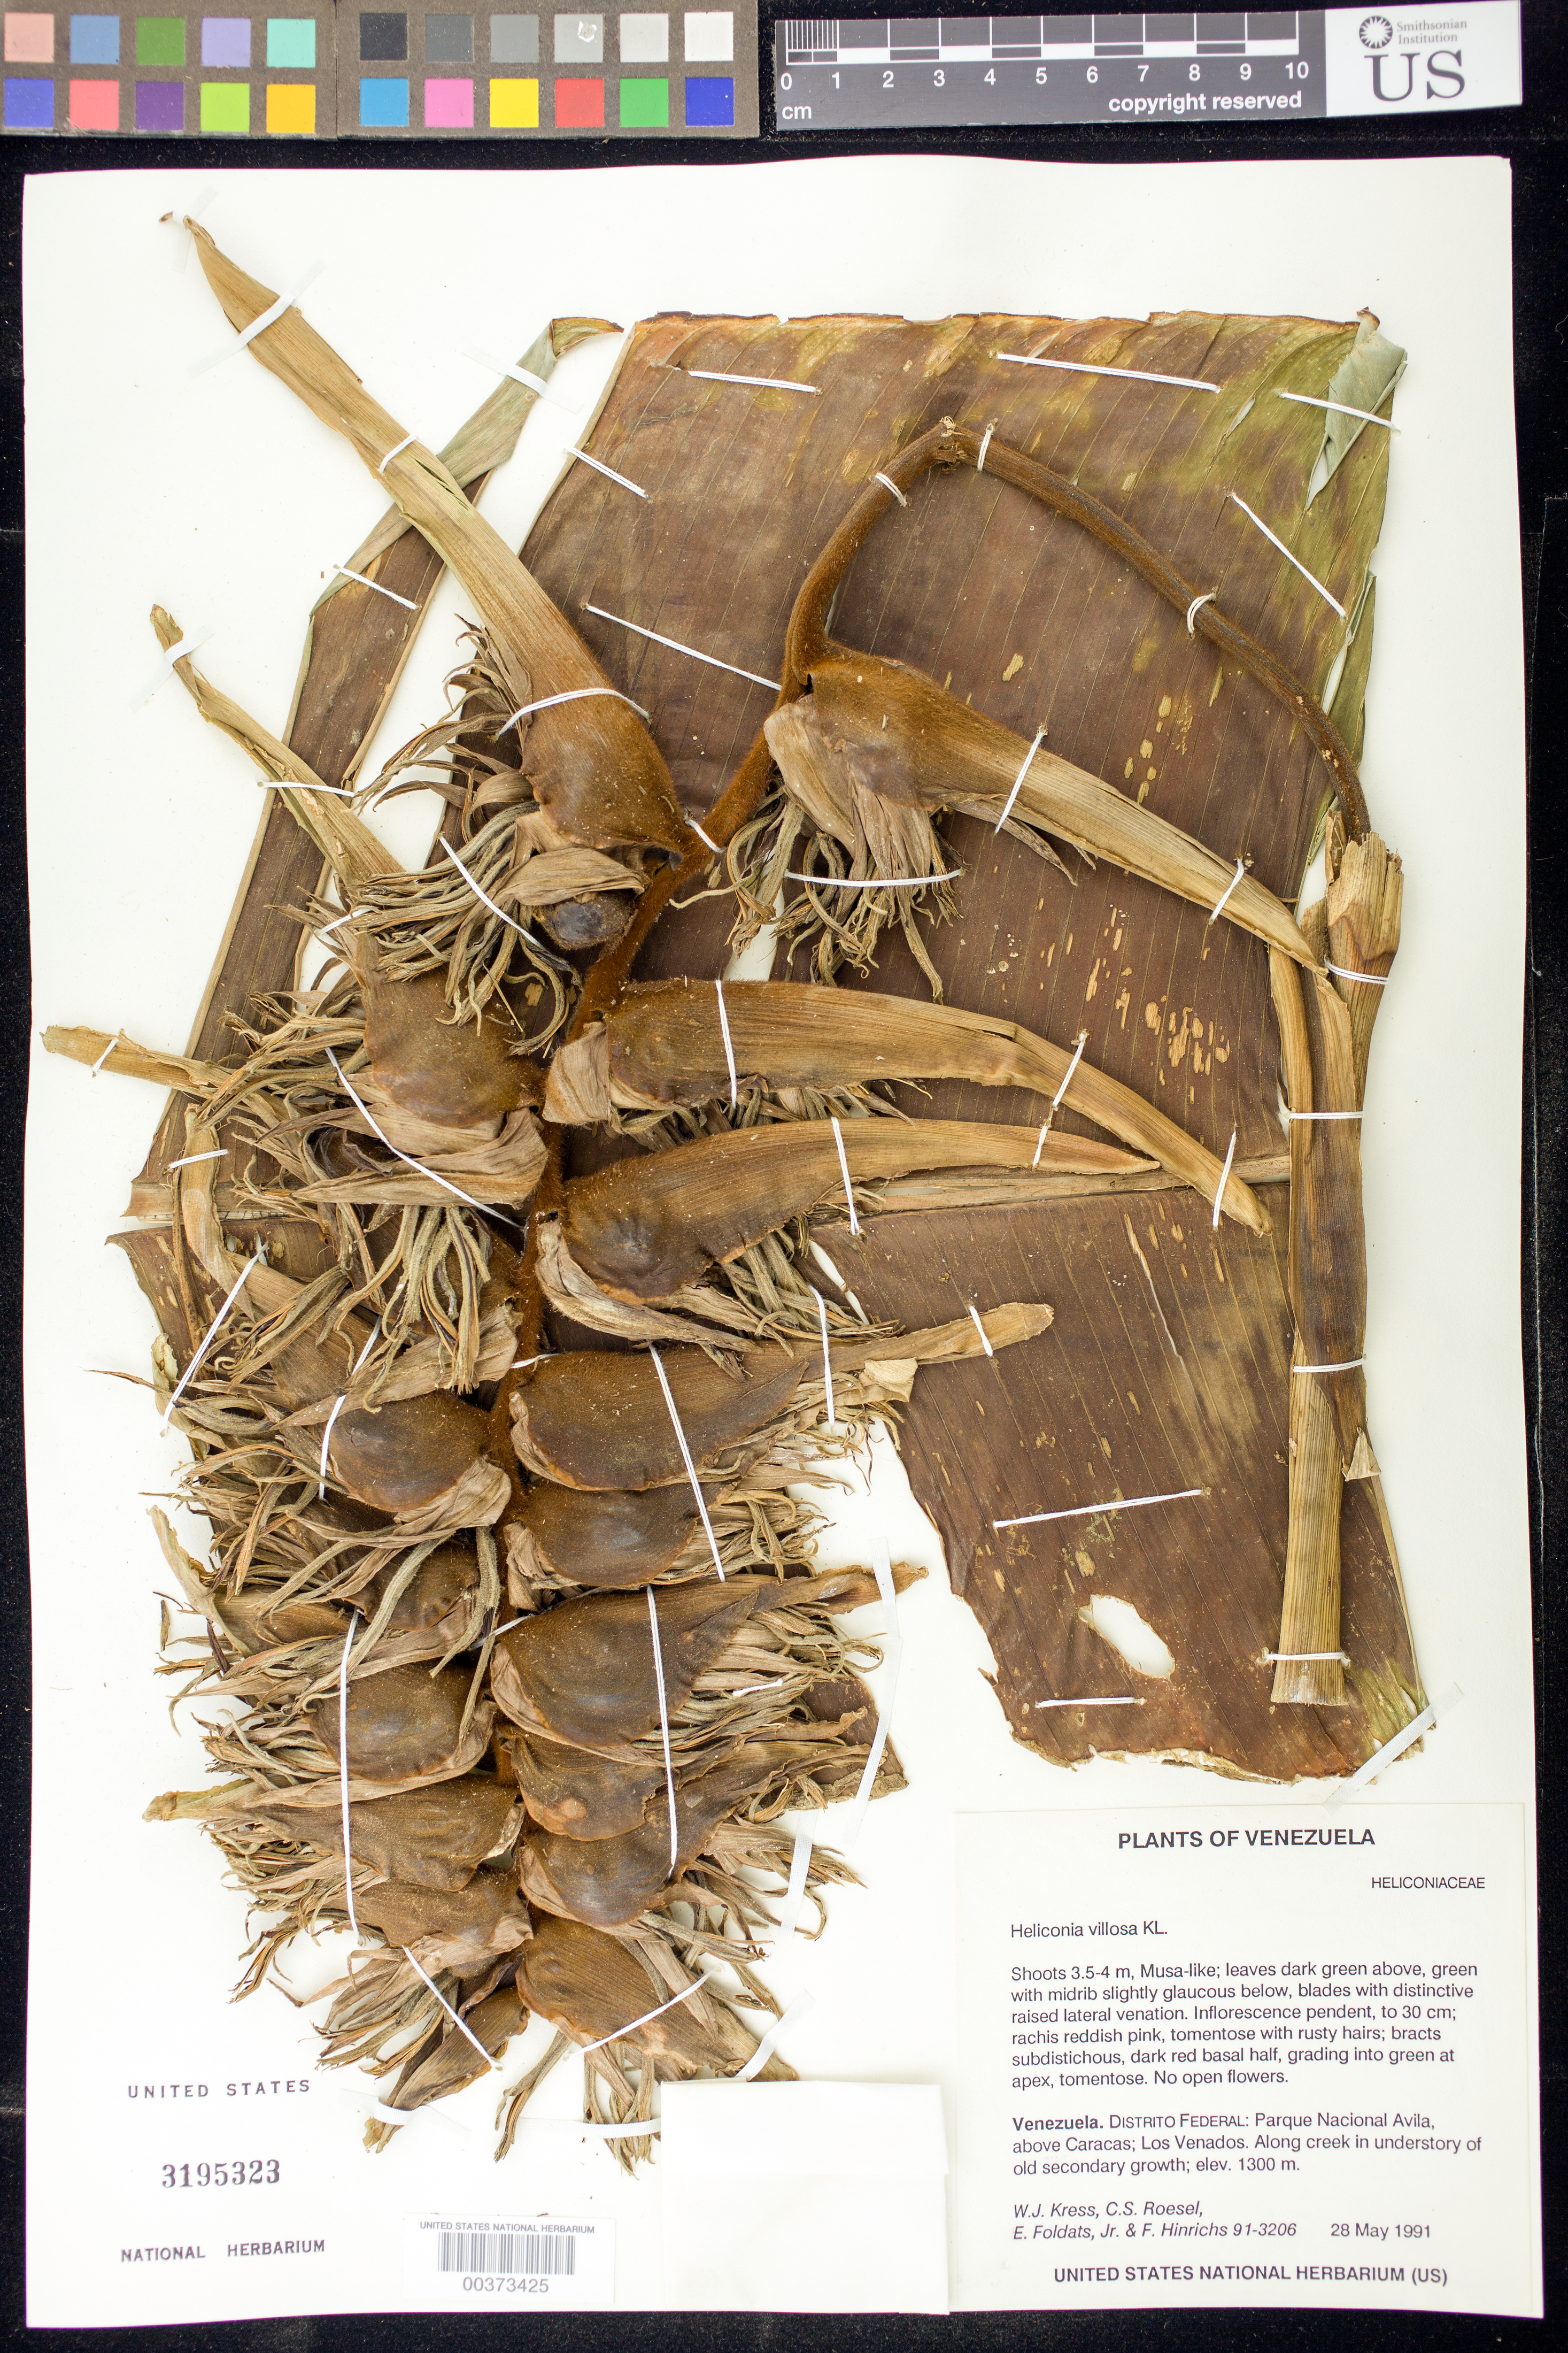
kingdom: Plantae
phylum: Tracheophyta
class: Liliopsida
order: Zingiberales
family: Heliconiaceae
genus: Heliconia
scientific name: Heliconia villosa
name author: Klotzsch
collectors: W. J. Kress, C. S. Roesel, E. Foldats & F. Hinrichs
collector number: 91-3206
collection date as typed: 28 May 1991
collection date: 1991-05-28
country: Venezuela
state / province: Distrito Federal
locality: Parque nacional avila, above caracas; los venados, along creek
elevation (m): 1300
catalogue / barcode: US 3195323